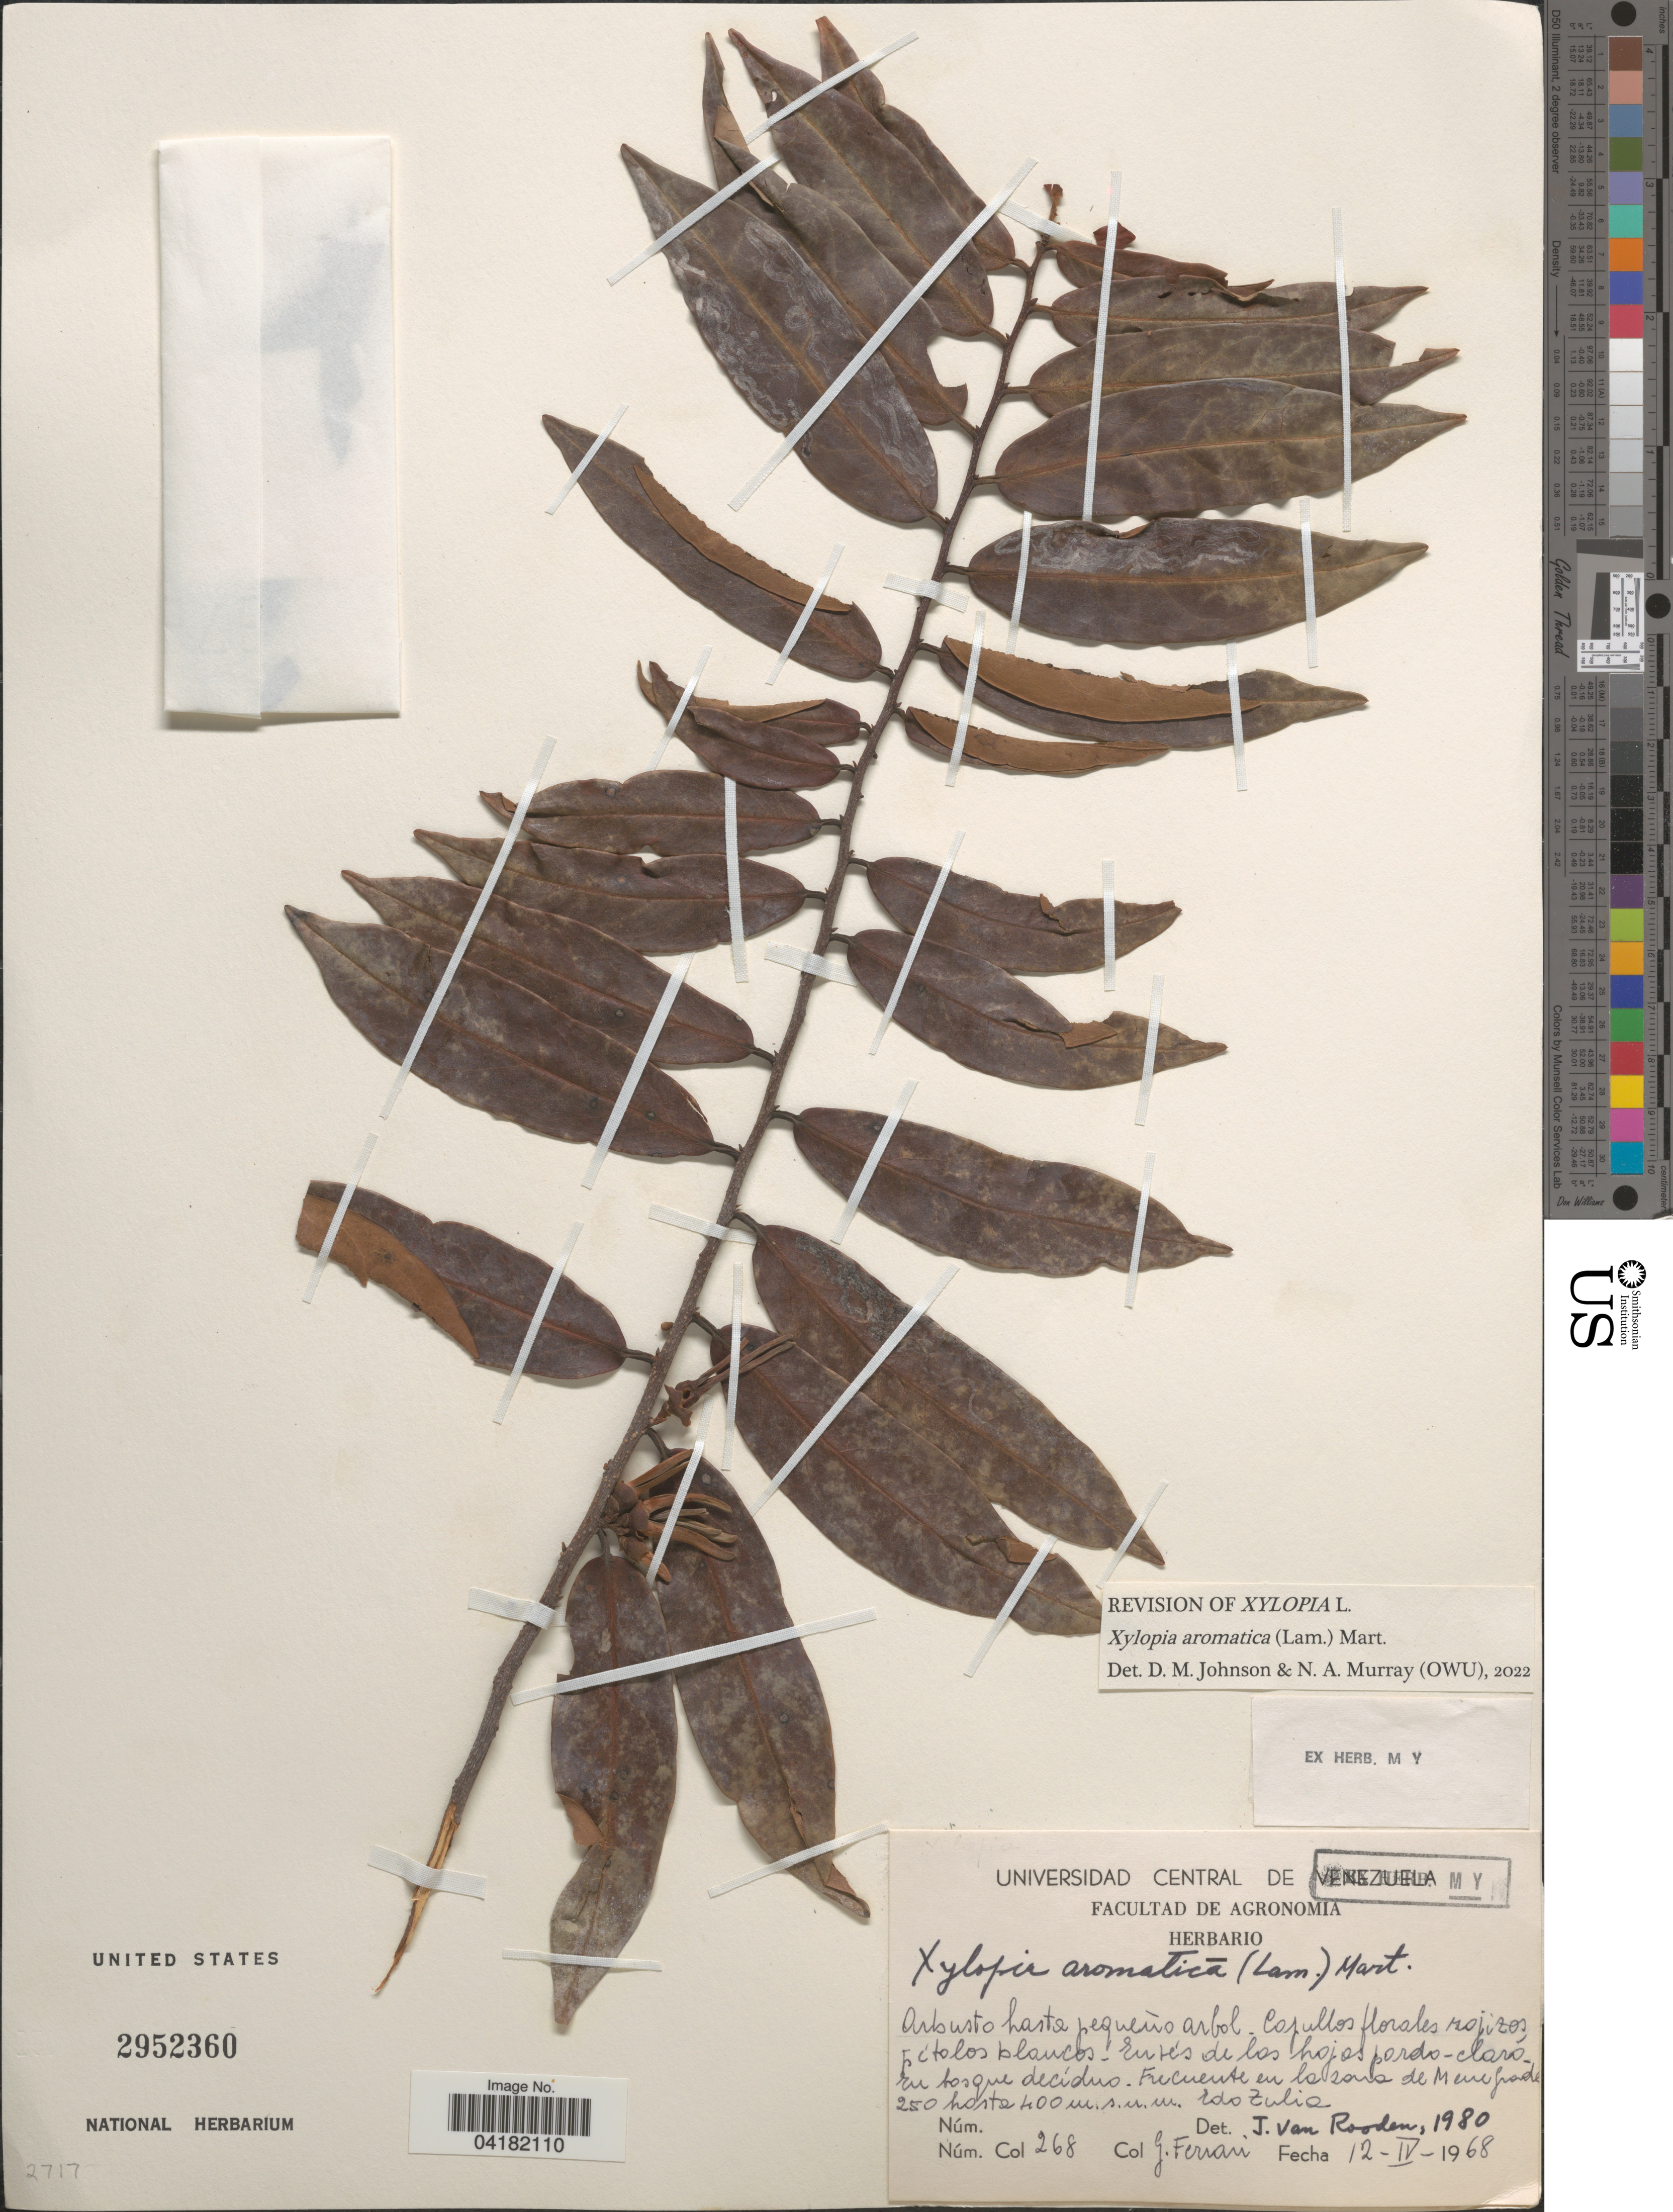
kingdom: Plantae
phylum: Tracheophyta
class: Magnoliopsida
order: Magnoliales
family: Annonaceae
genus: Xylopia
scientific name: Xylopia aromatica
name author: (Lam.) Mart.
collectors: G. Ferrari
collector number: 268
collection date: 1968-04-12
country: Venezuela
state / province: Zulia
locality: Frecuente en la zona de Mene Grande.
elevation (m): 250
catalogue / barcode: US 2952360